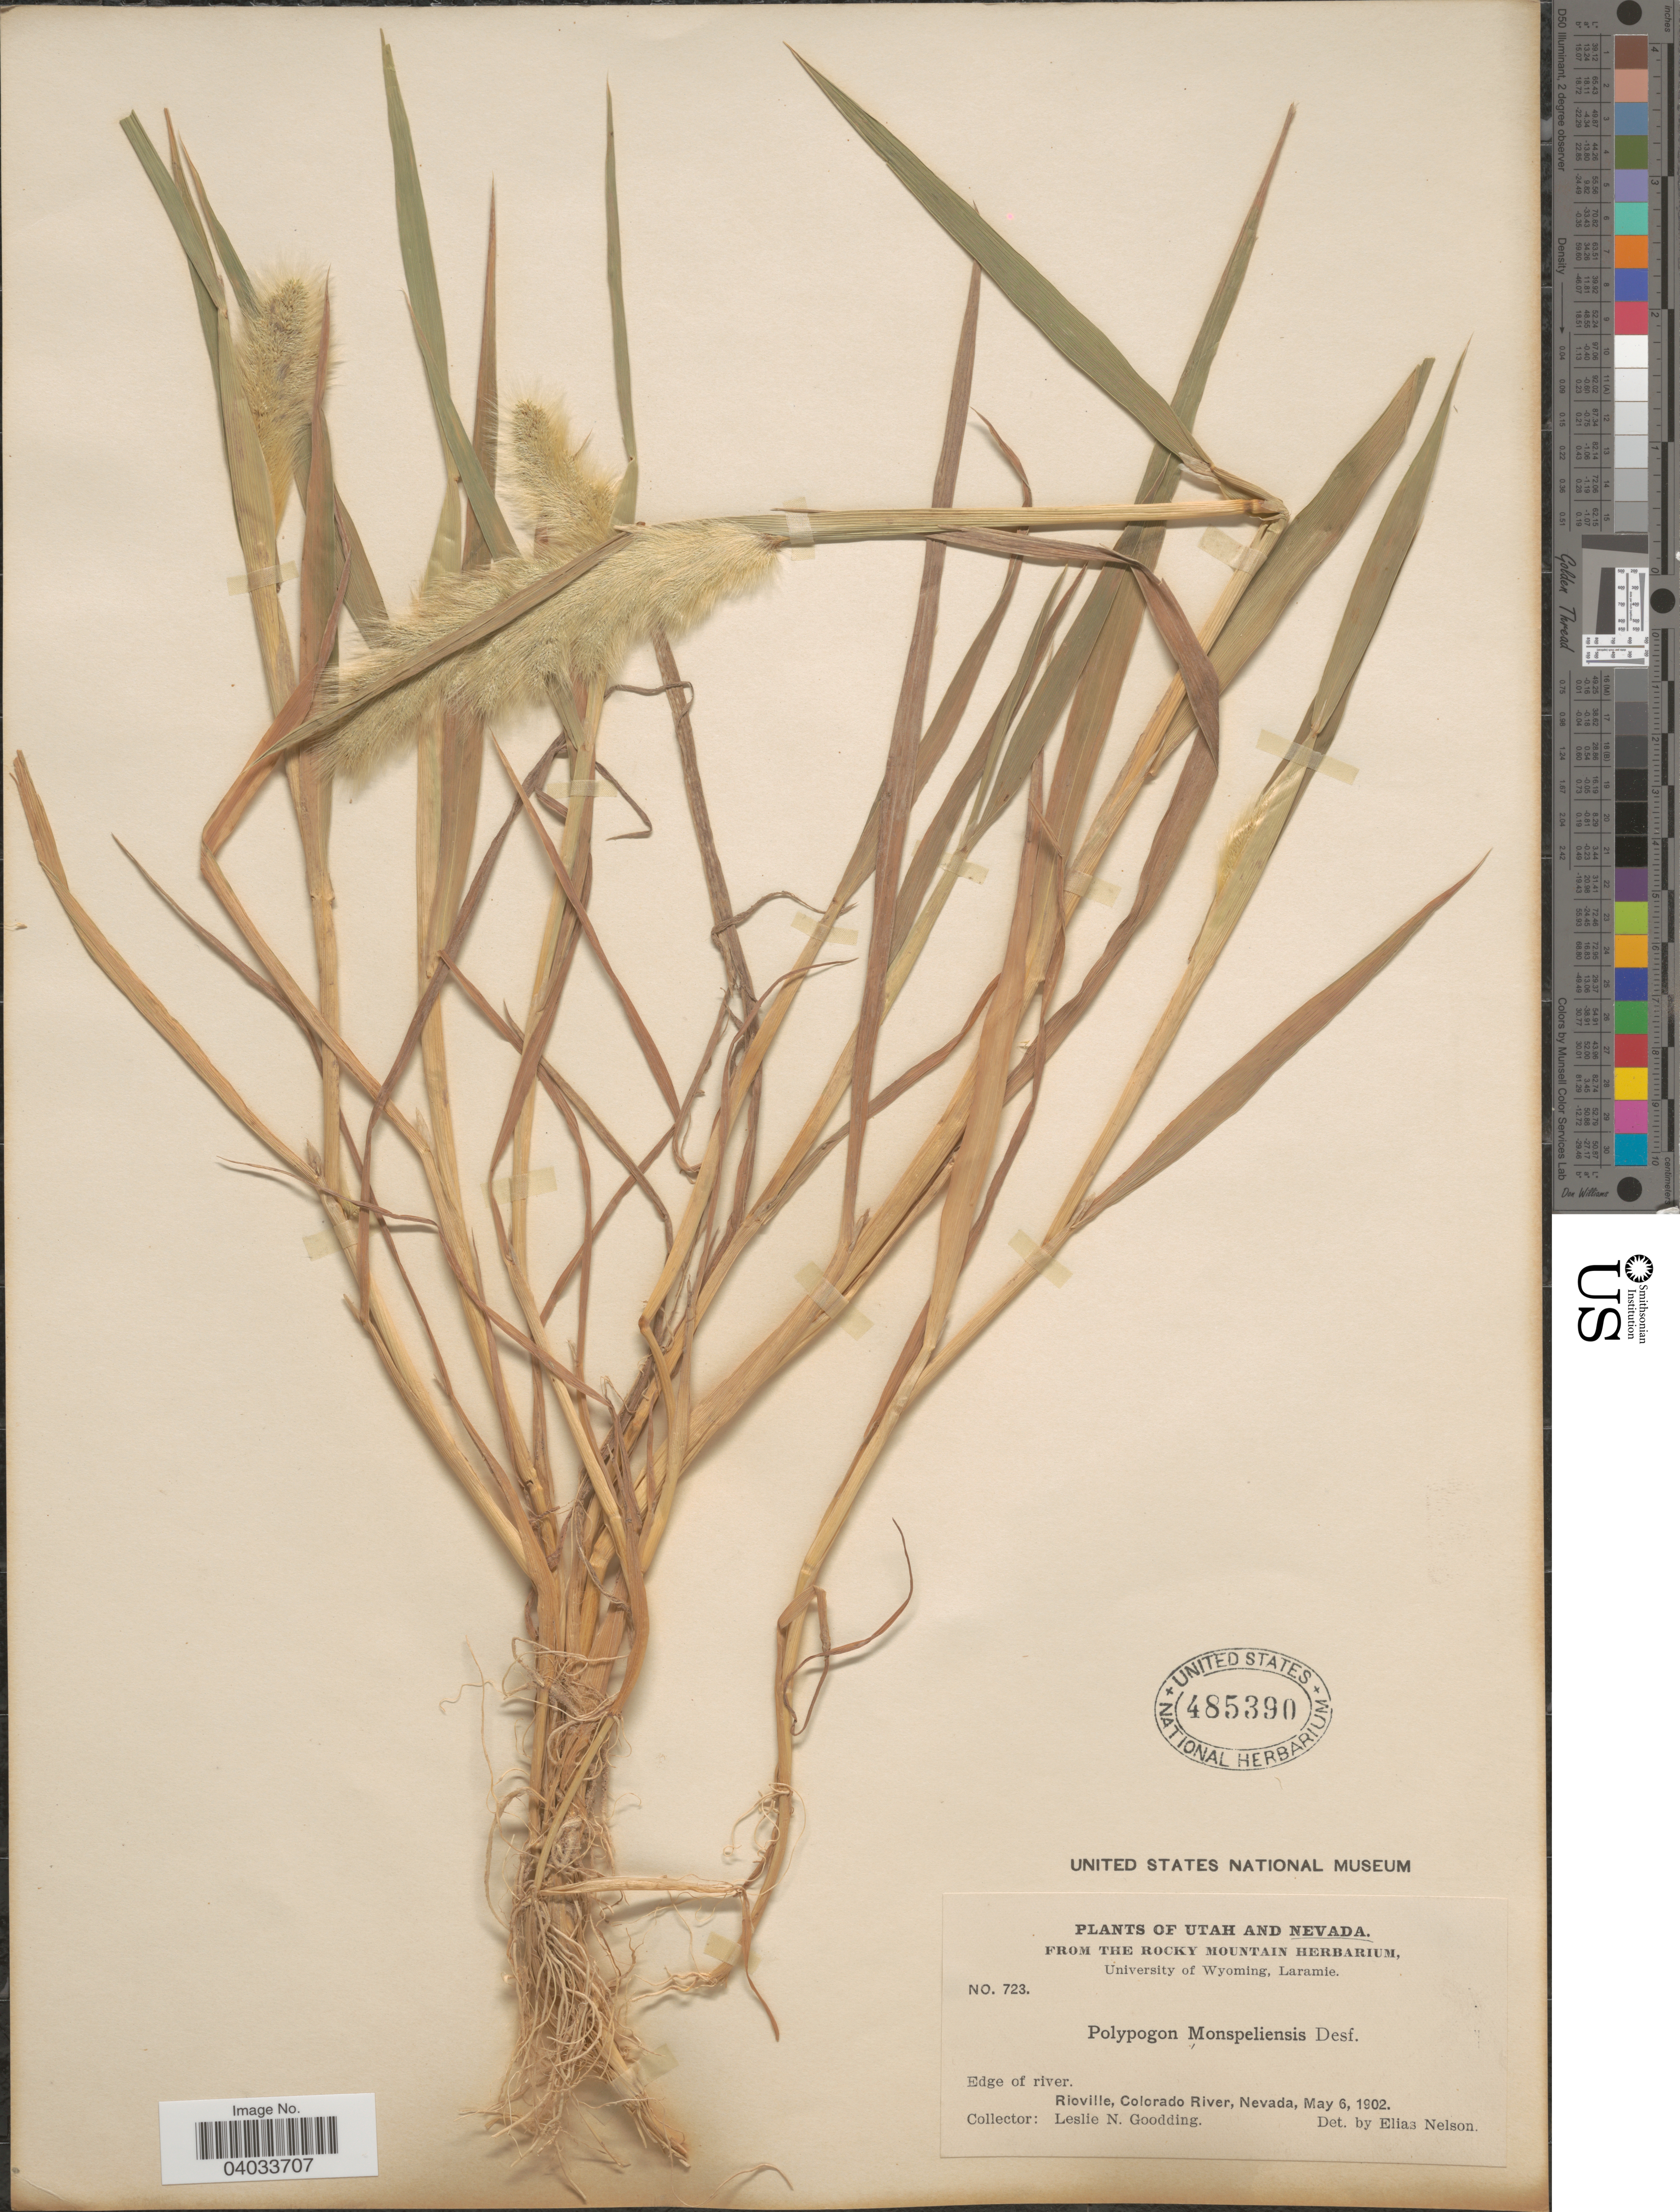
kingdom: Plantae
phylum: Tracheophyta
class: Liliopsida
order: Poales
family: Poaceae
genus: Polypogon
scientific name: Polypogon monspeliensis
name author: (L.) Desf.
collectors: L. N. Goodding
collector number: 723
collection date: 1902-05-06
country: United States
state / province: Nevada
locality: Edge of river. Rioville, Colorado River.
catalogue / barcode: US 485390